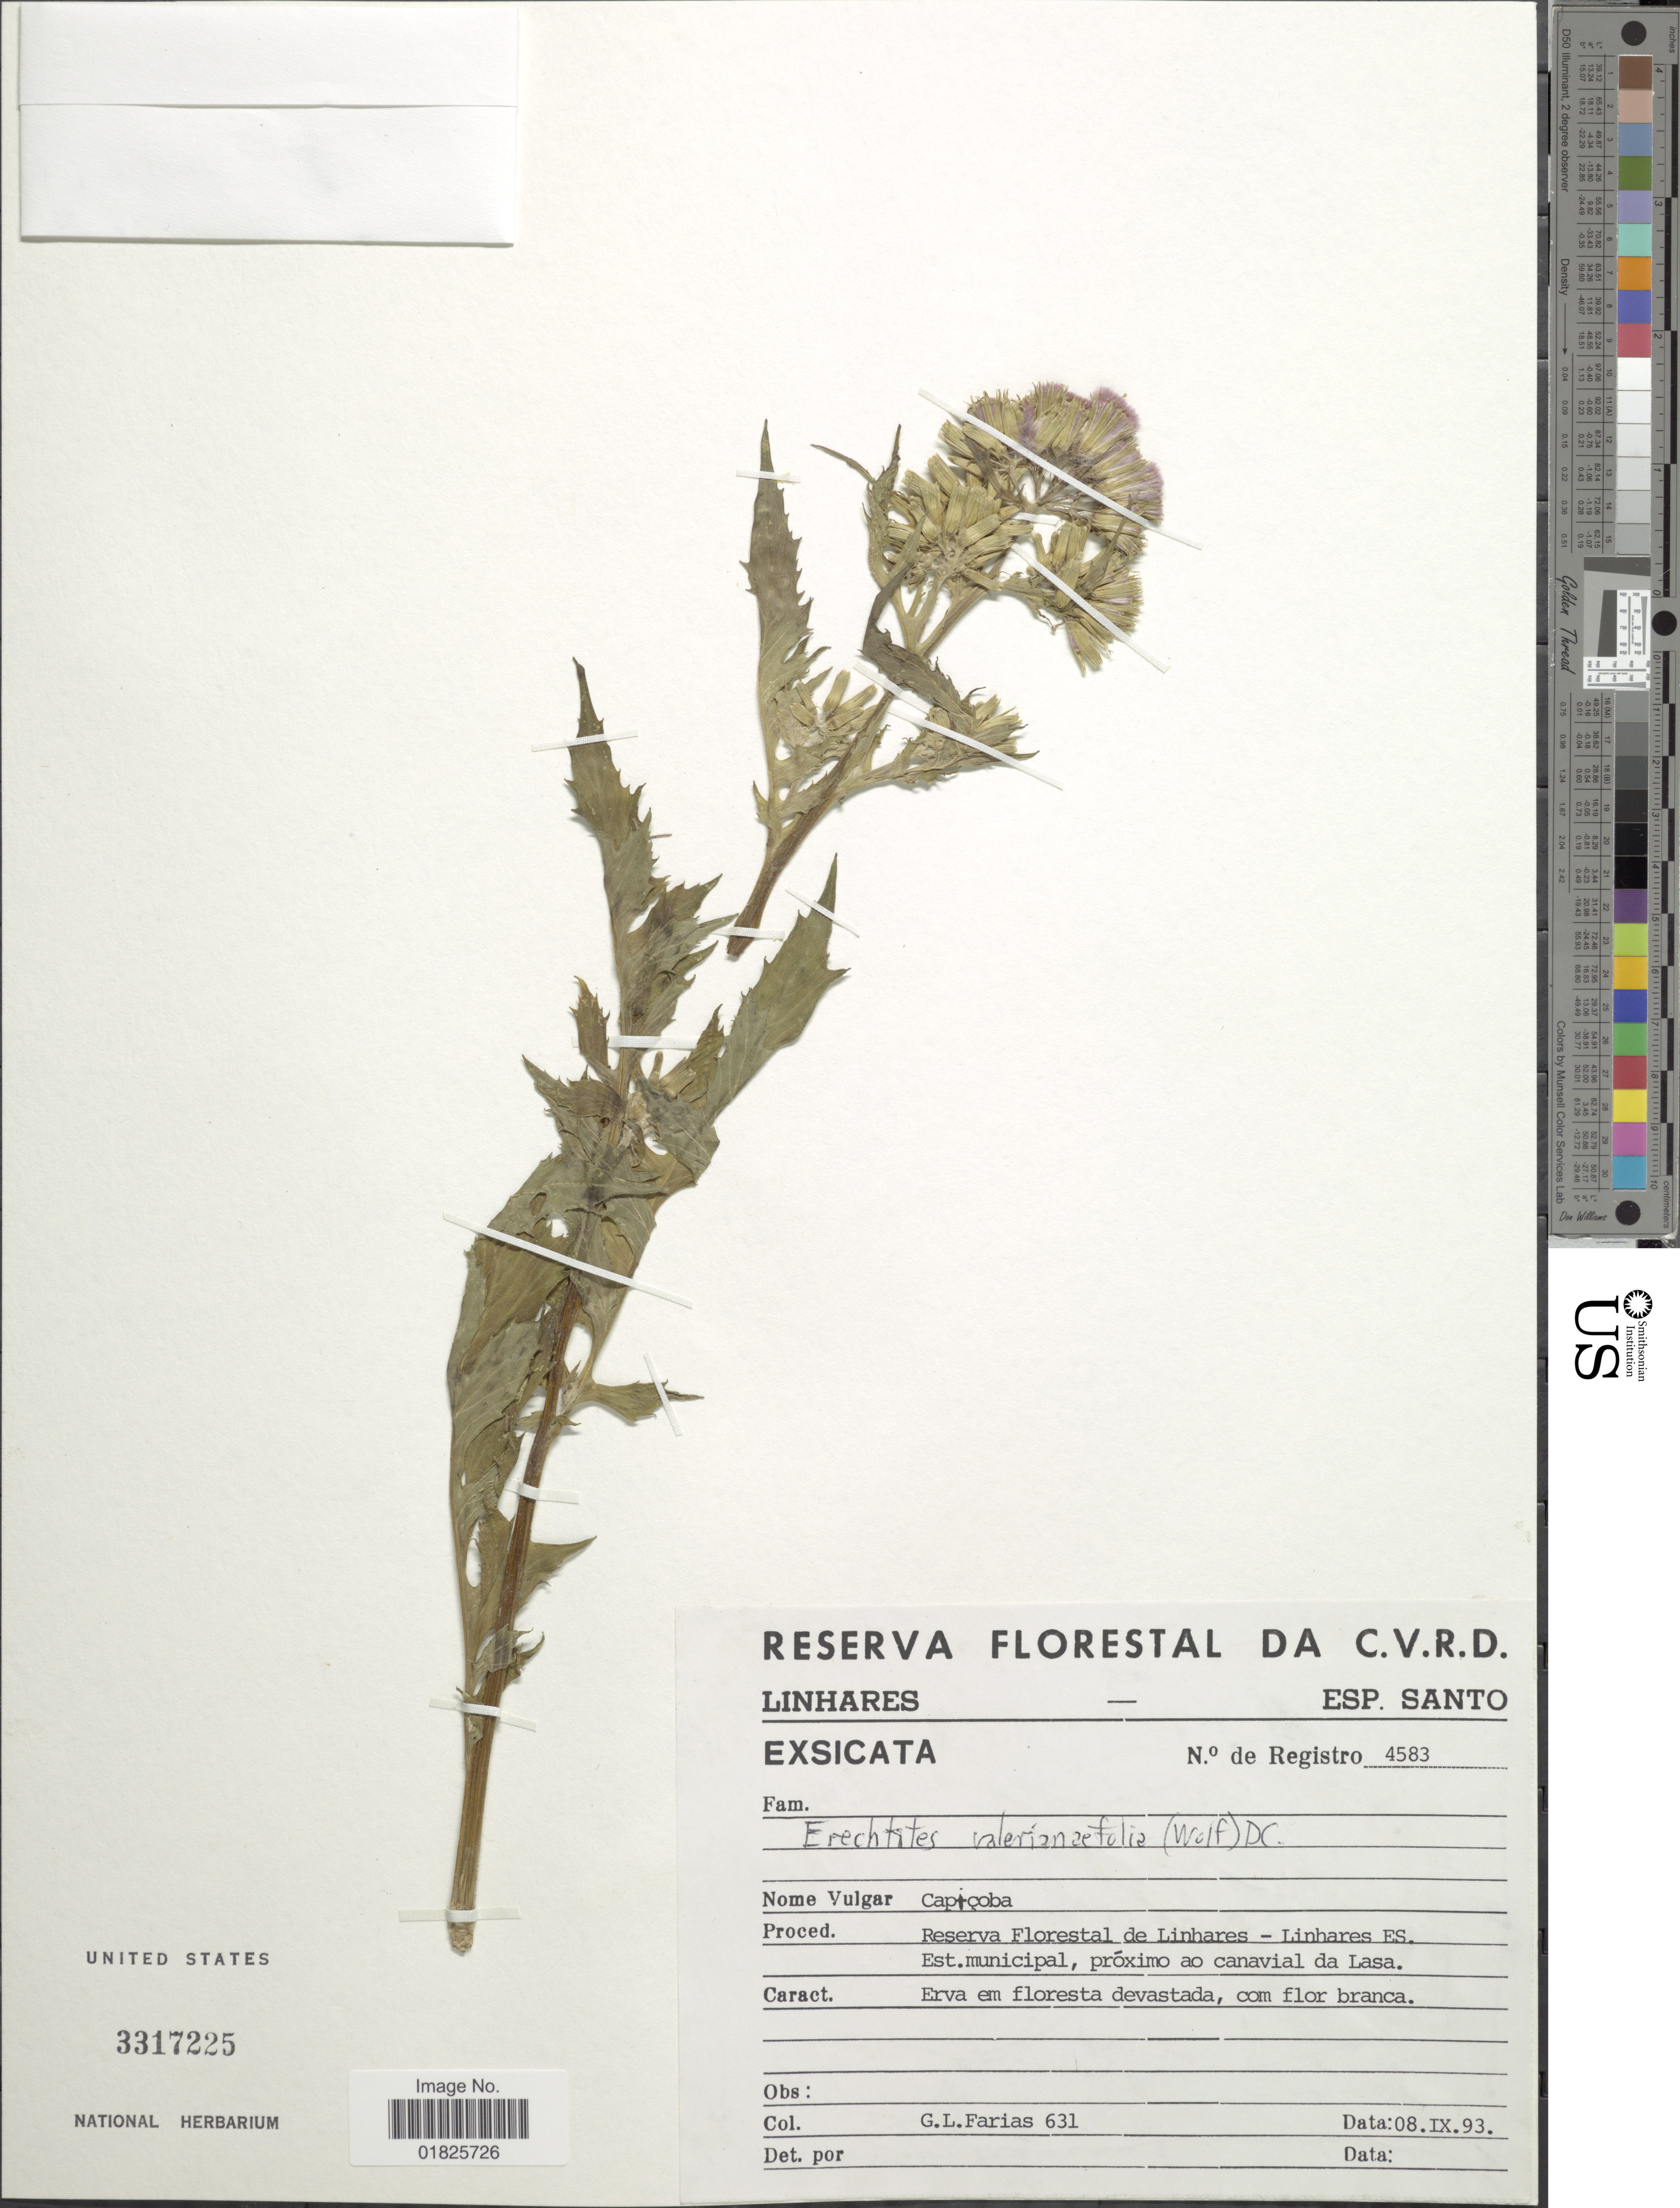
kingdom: Plantae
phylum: Tracheophyta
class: Magnoliopsida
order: Asterales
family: Asteraceae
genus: Erechtites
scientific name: Erechtites valerianifolius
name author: (Link ex Spreng.) DC.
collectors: G. Farias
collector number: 631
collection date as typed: Transcribed d/m/y: 8/9/93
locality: Reserva Florestal de Linhares-Linhares ES. Est. municipal, proximo ao canavial da Lasa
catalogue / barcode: US 3317225